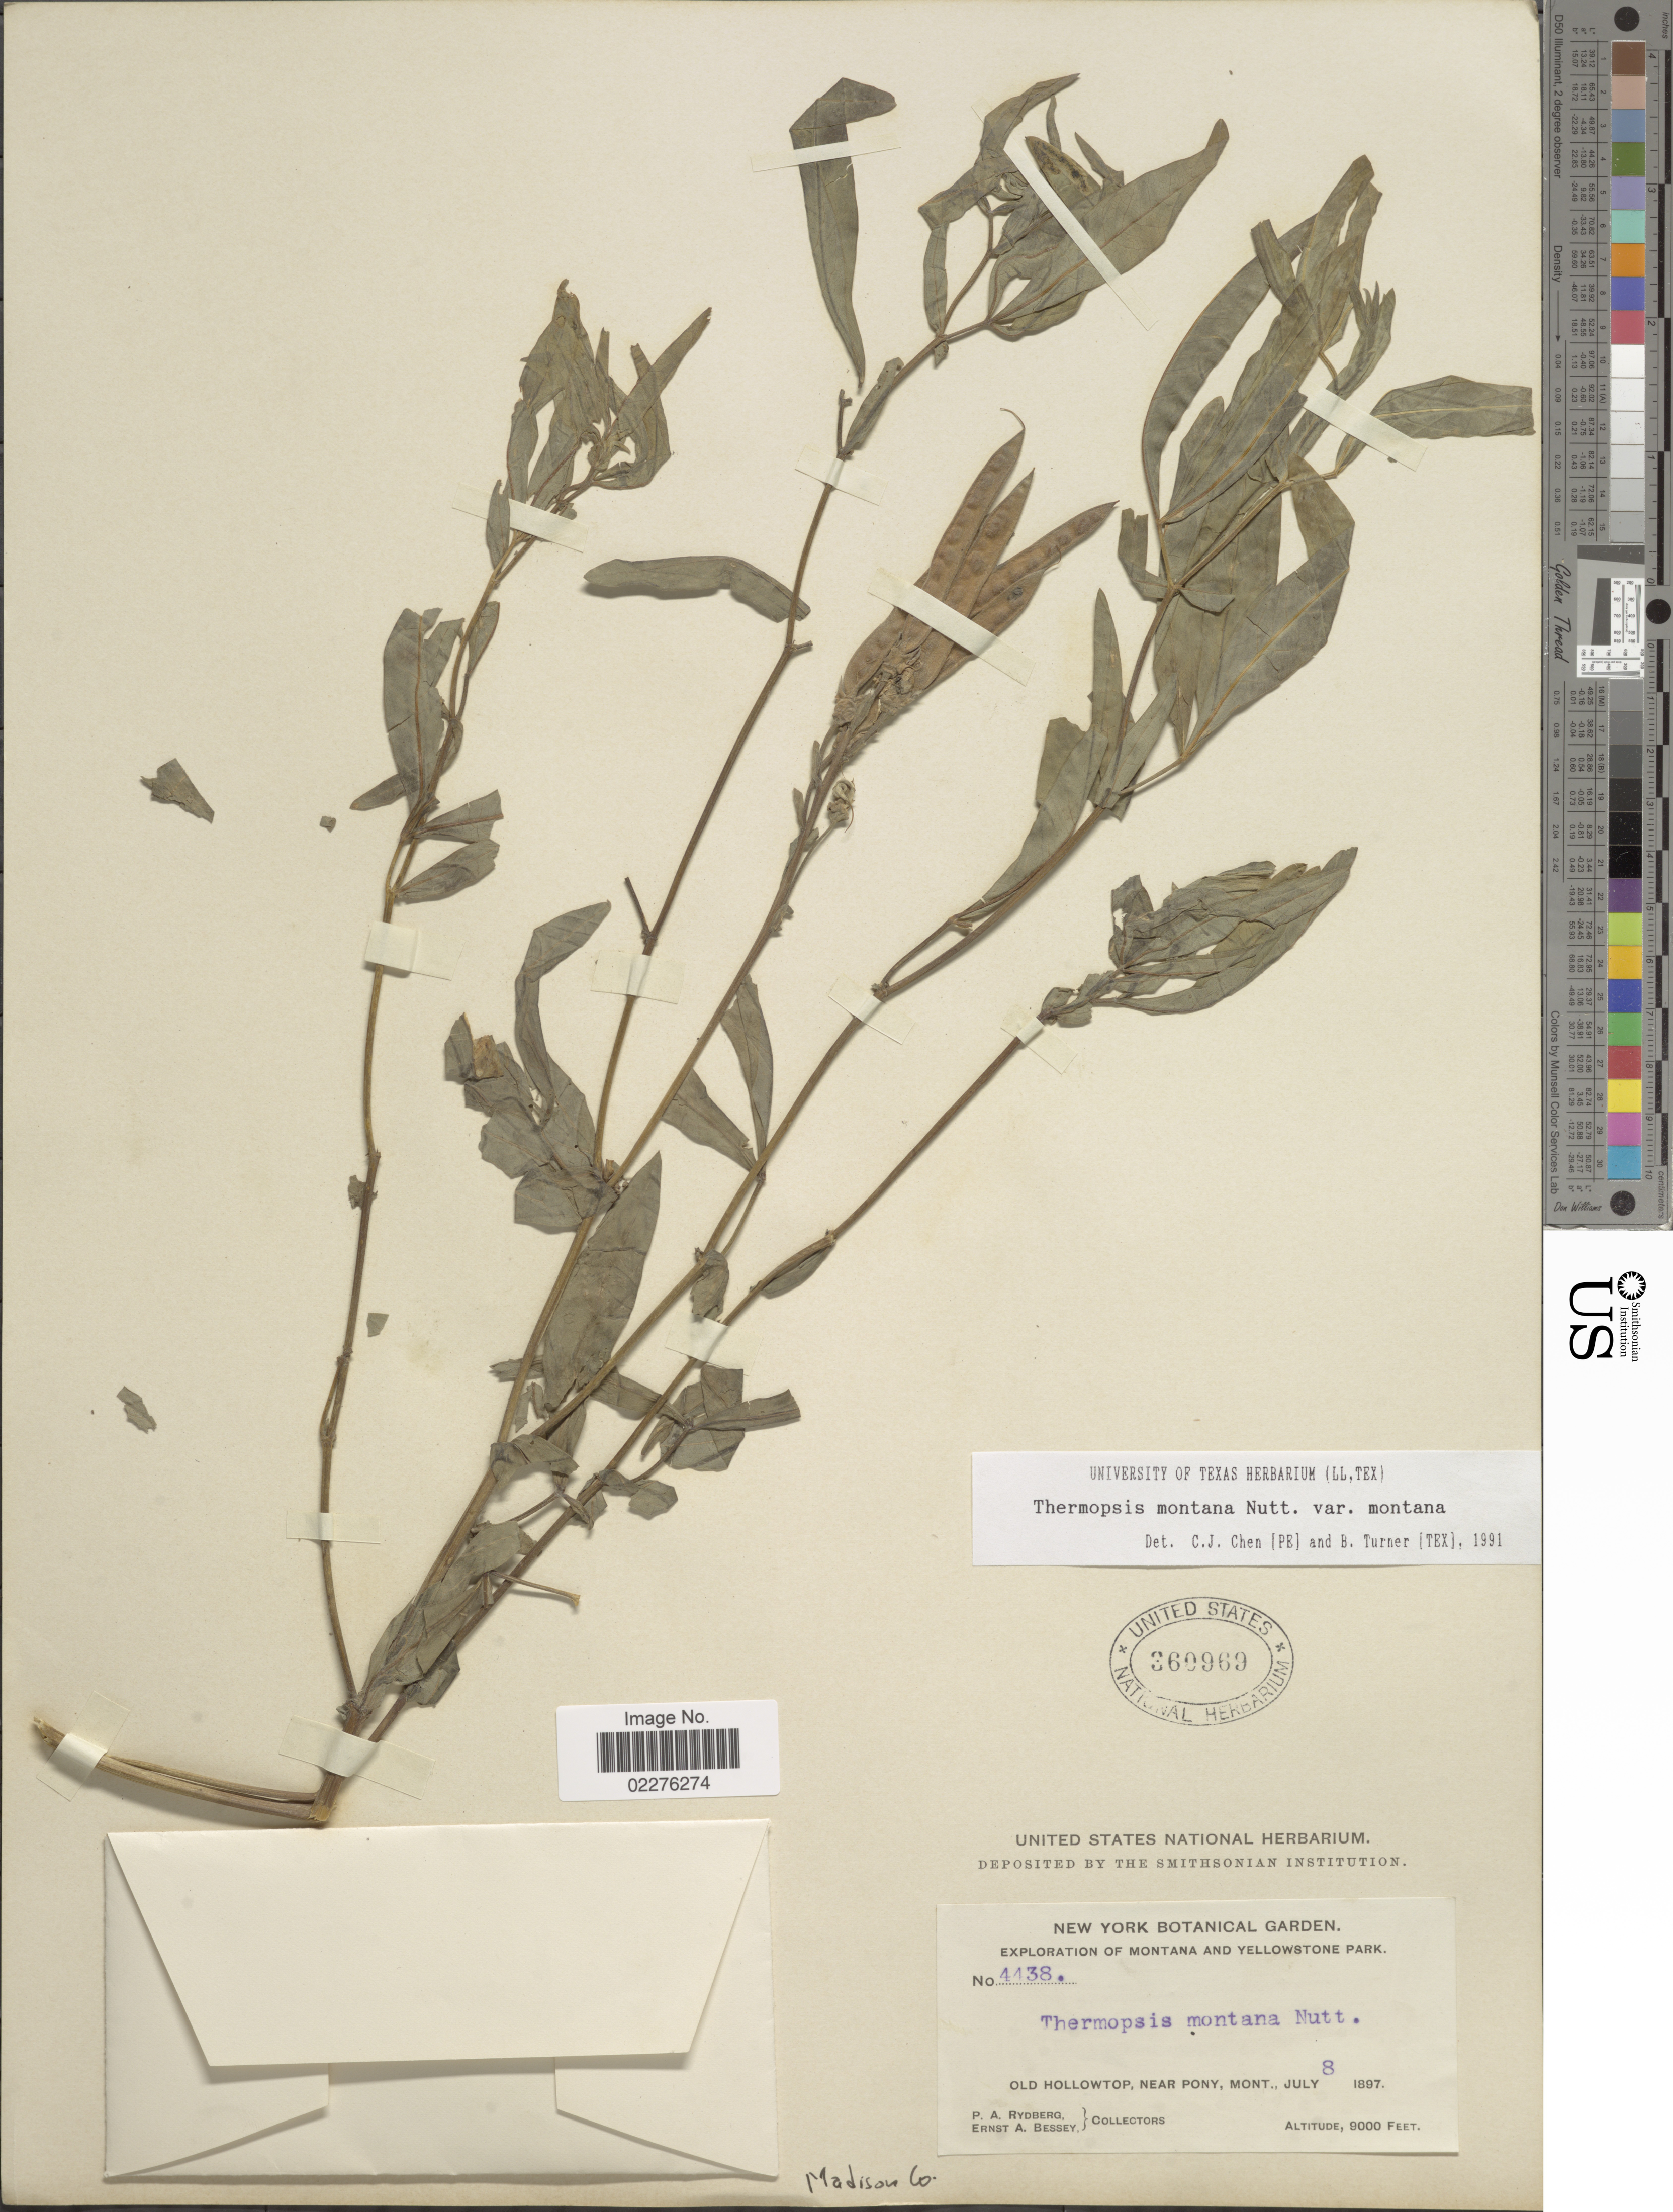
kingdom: Plantae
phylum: Tracheophyta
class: Magnoliopsida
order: Fabales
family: Fabaceae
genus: Thermopsis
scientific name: Thermopsis montana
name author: Nutt.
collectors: P. A. Rydberg & E. A. Bessey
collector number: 4438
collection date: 1897-07-08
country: United States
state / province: Montana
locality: Yellostone Park, Old Hollowtop, near Pony, Madison Co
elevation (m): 2743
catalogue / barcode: US 360969